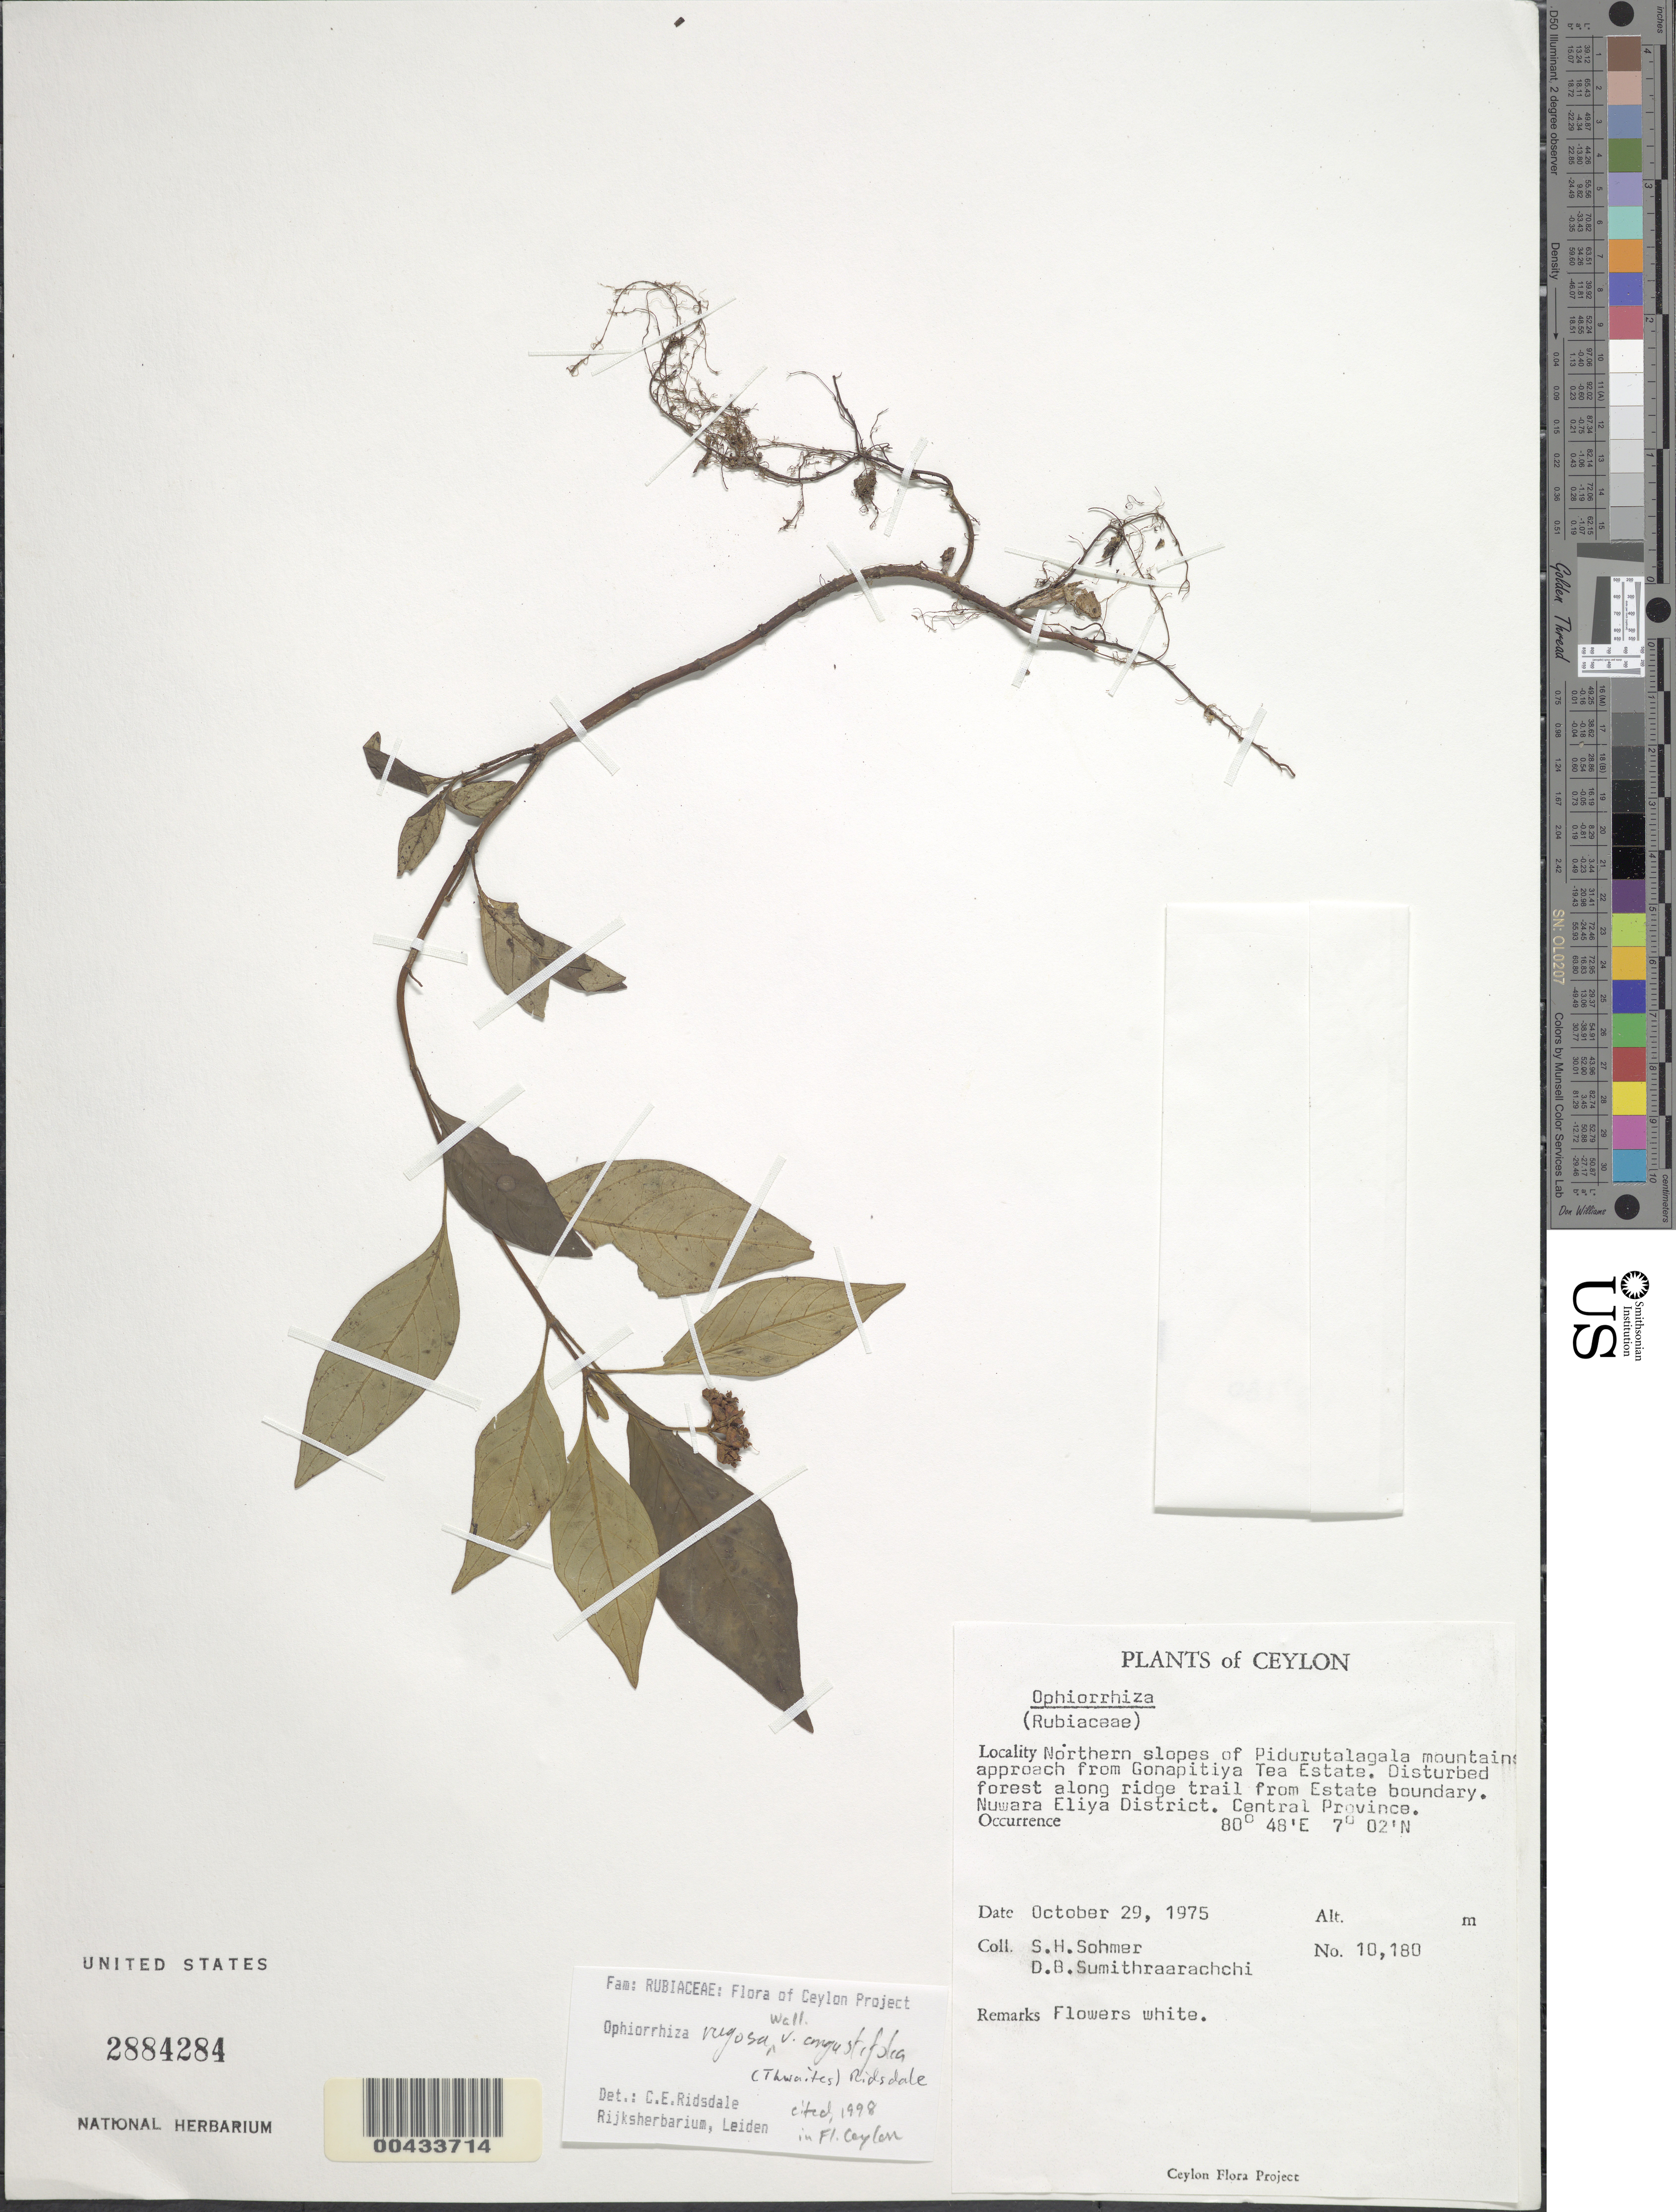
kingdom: Plantae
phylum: Tracheophyta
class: Magnoliopsida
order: Gentianales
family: Rubiaceae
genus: Ophiorrhiza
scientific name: Ophiorrhiza rugosa var. angustifolia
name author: (Thwaites) Ridsdale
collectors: S. H. Sohmer & D. B. Sumithraarachchi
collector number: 10180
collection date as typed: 29 Oct 1975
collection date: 1975-10-29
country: Sri Lanka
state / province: Central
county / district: Nuwara Eliya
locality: N slopes of Pidurutalagala mts approach from Gonapitiya Tea Estate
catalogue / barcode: US 2884284